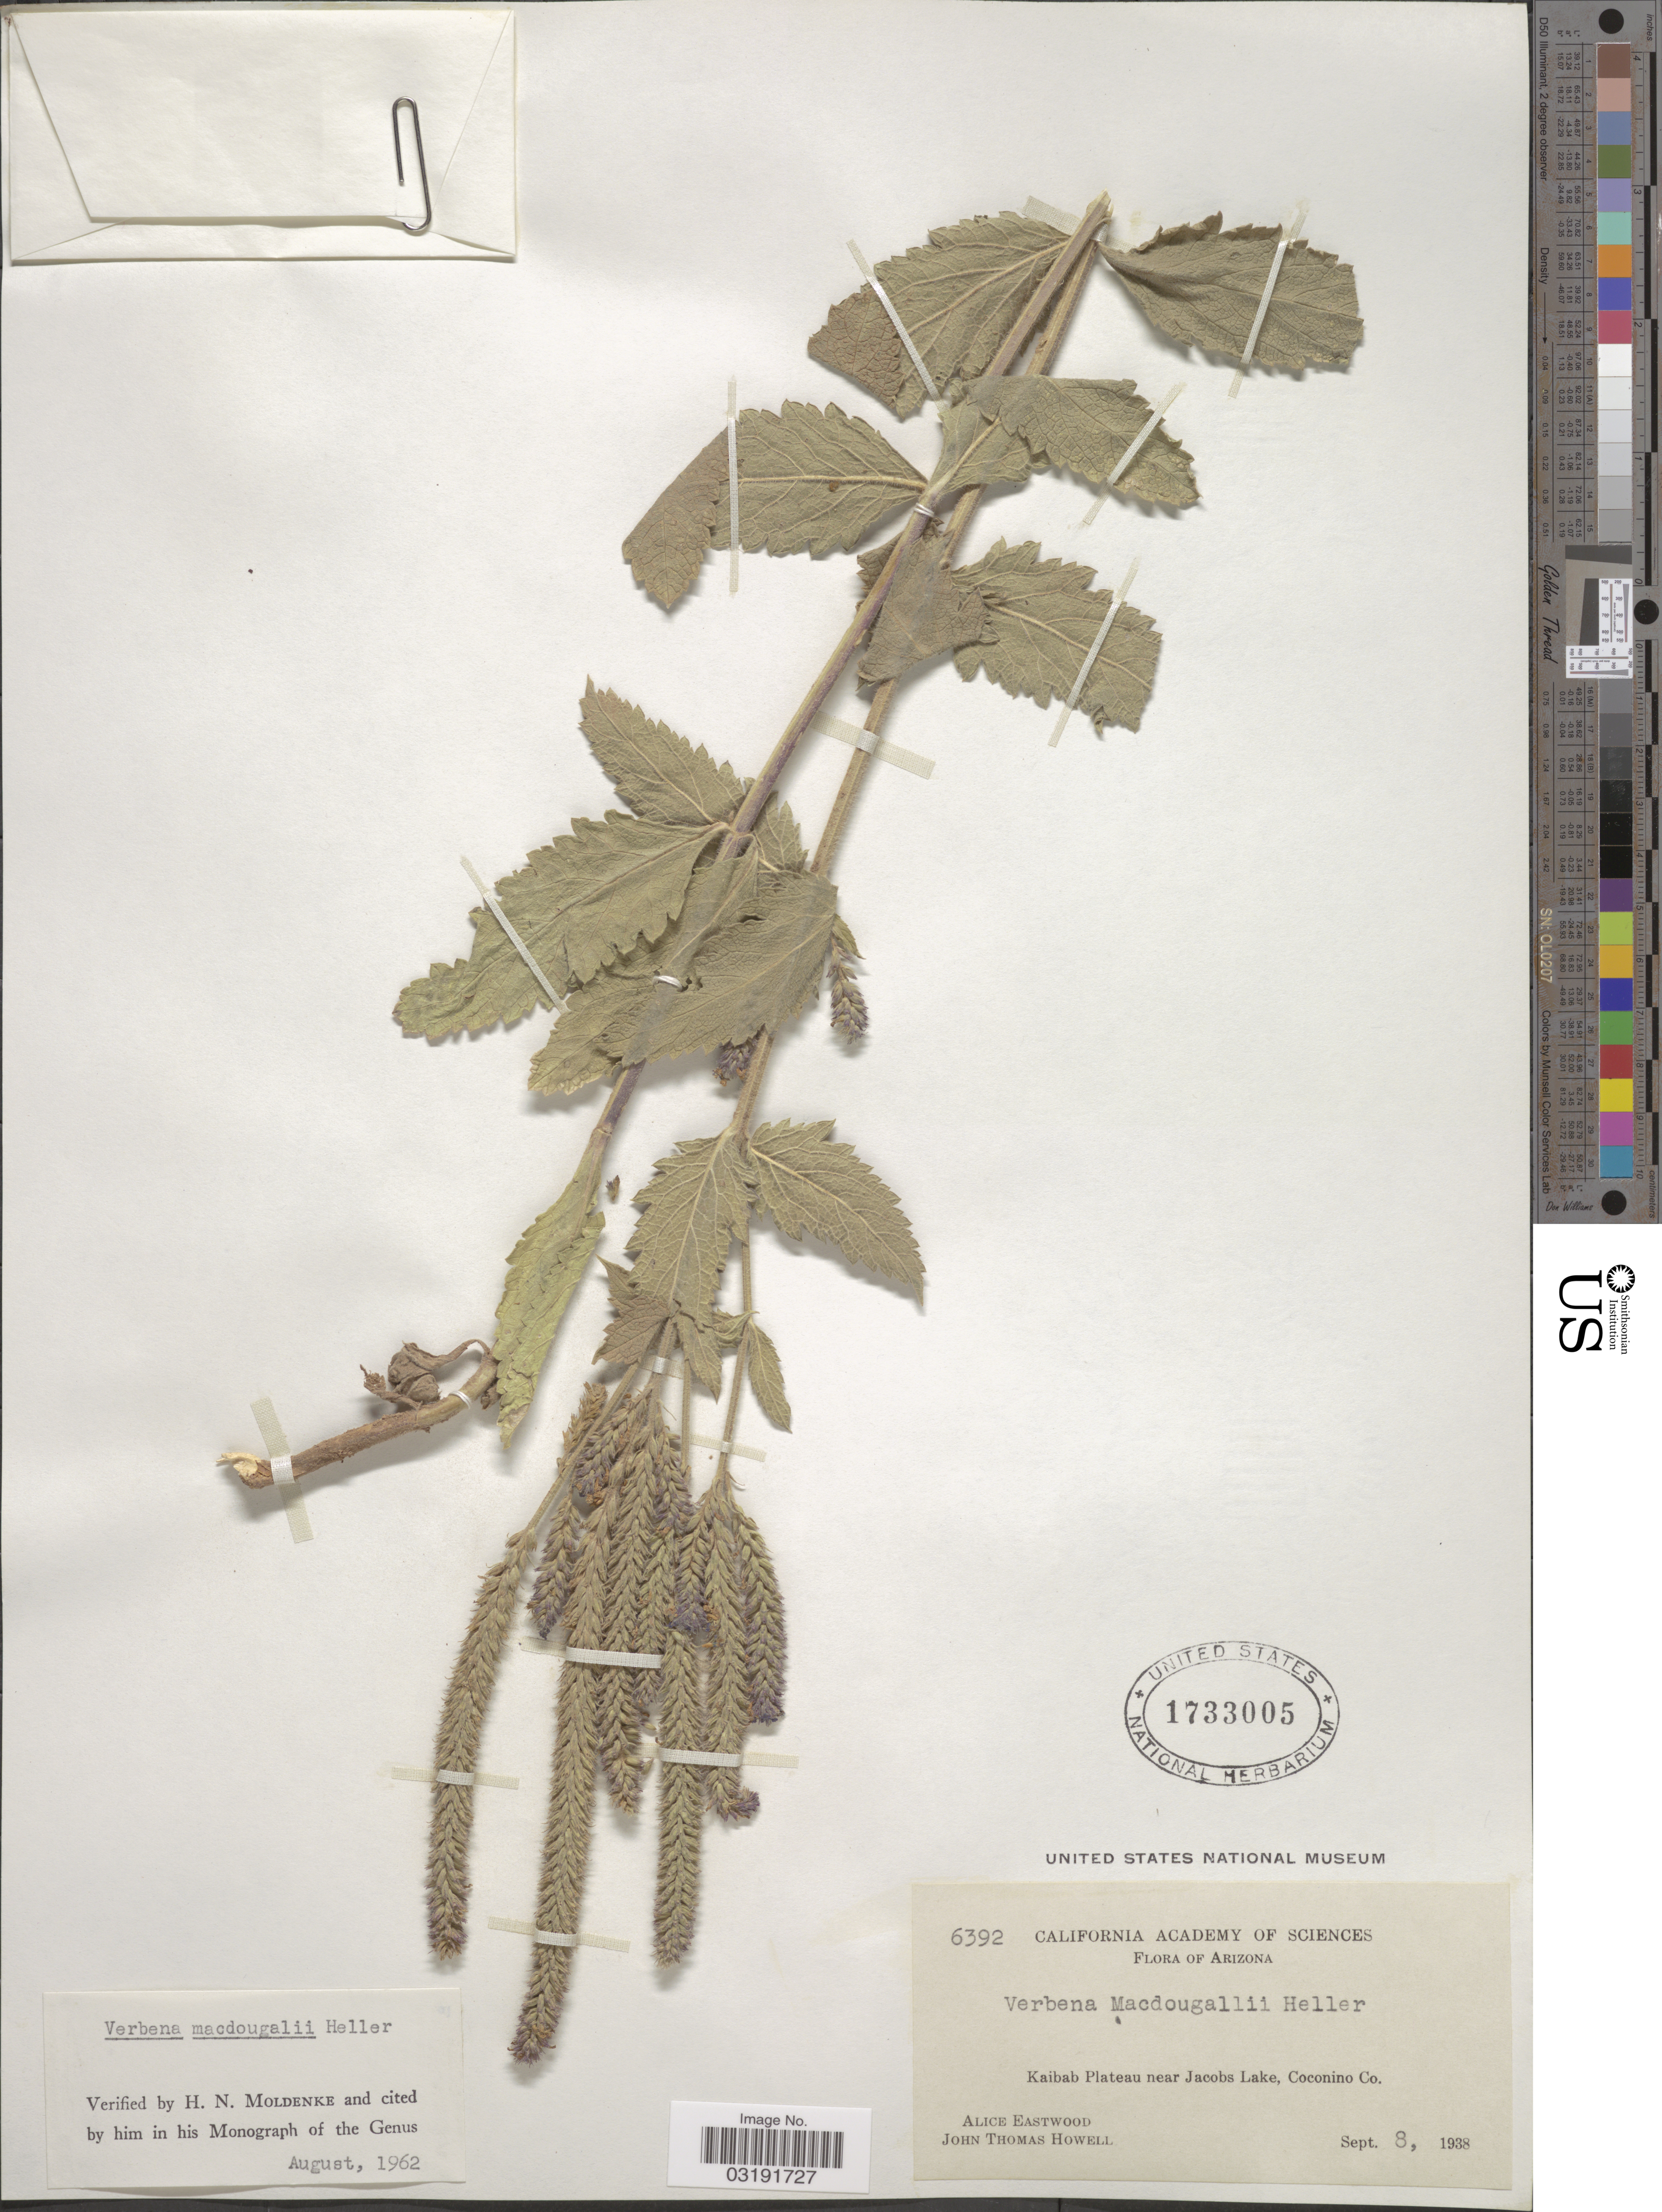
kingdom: Plantae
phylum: Tracheophyta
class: Magnoliopsida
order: Lamiales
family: Verbenaceae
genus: Verbena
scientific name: Verbena macdougalii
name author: A. Heller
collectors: A. Eastwood & J. T. Howell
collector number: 6392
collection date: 1939-09-08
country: United States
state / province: Arizona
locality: Kaibab Plateau near Jacobs Lake, Coconino Co.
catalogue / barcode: US 1733005